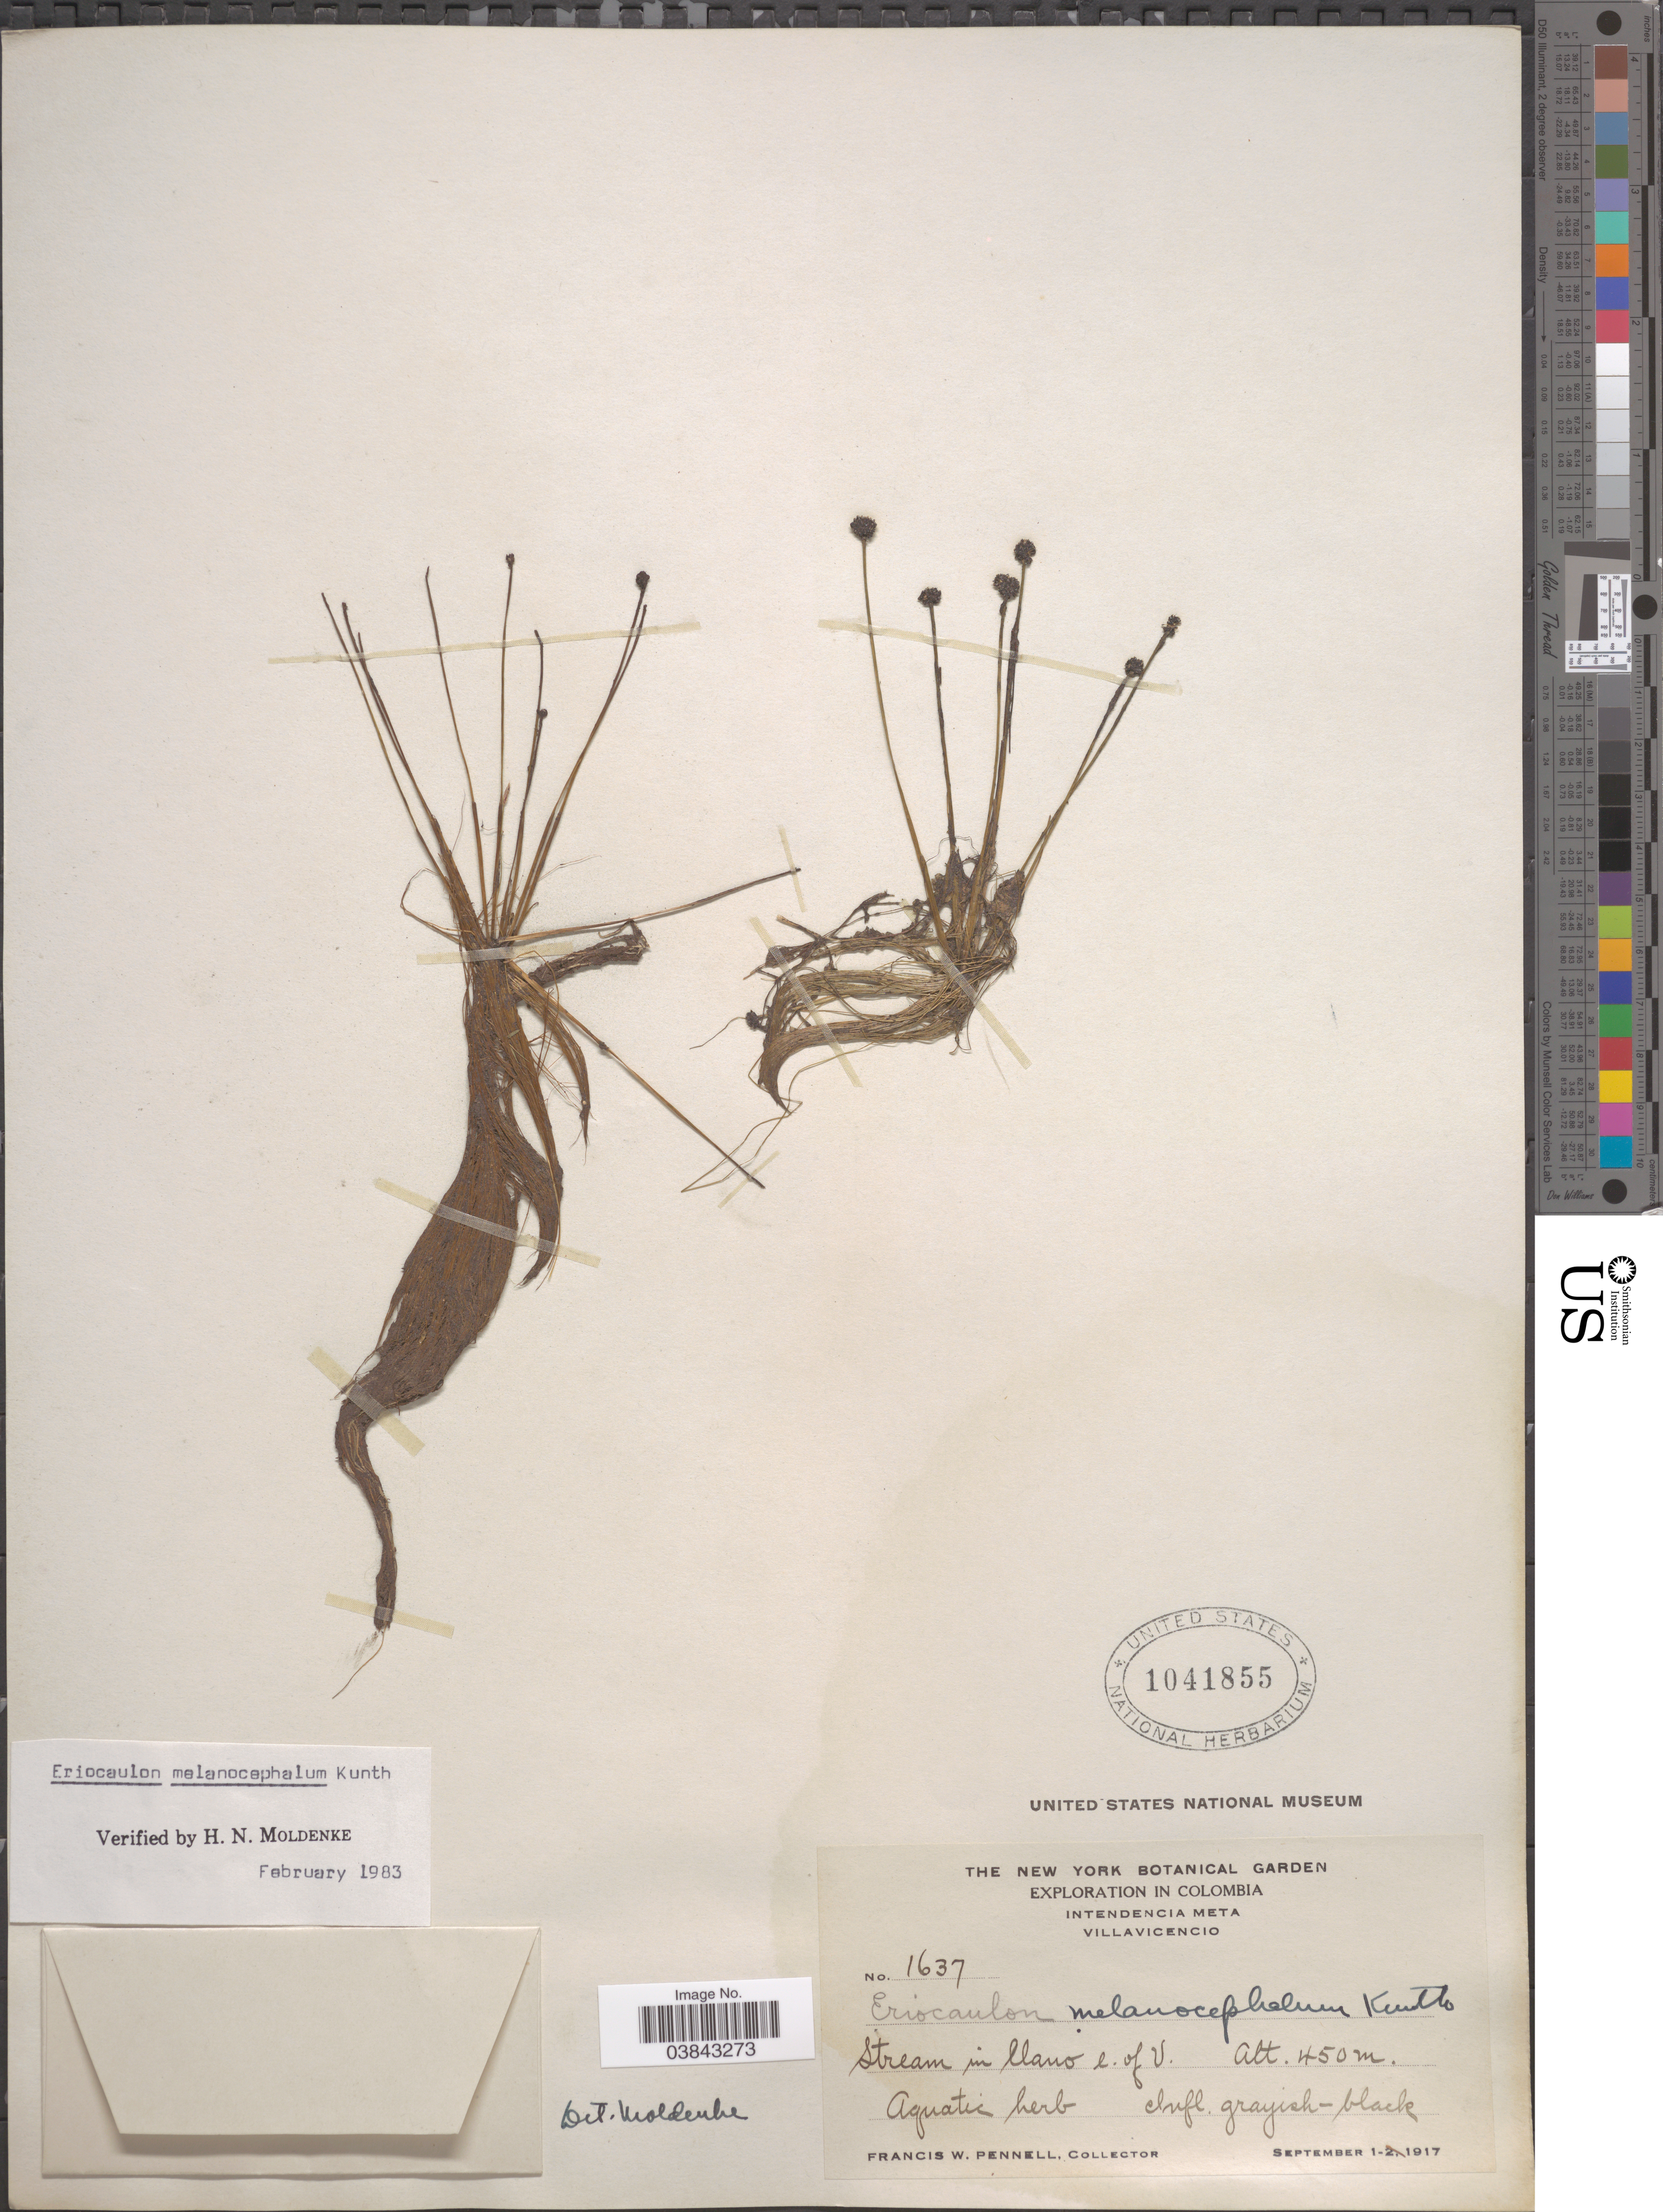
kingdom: Plantae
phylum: Tracheophyta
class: Liliopsida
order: Poales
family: Eriocaulaceae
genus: Eriocaulon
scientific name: Eriocaulon melanocephalum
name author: Kunth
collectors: F. W. Pennell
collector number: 1637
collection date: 1917-09-02/1927-09-01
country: Colombia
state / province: Meta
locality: Intendencia Meta. Villavicencio. In llano e. of V.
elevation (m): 450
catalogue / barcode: US 1041855